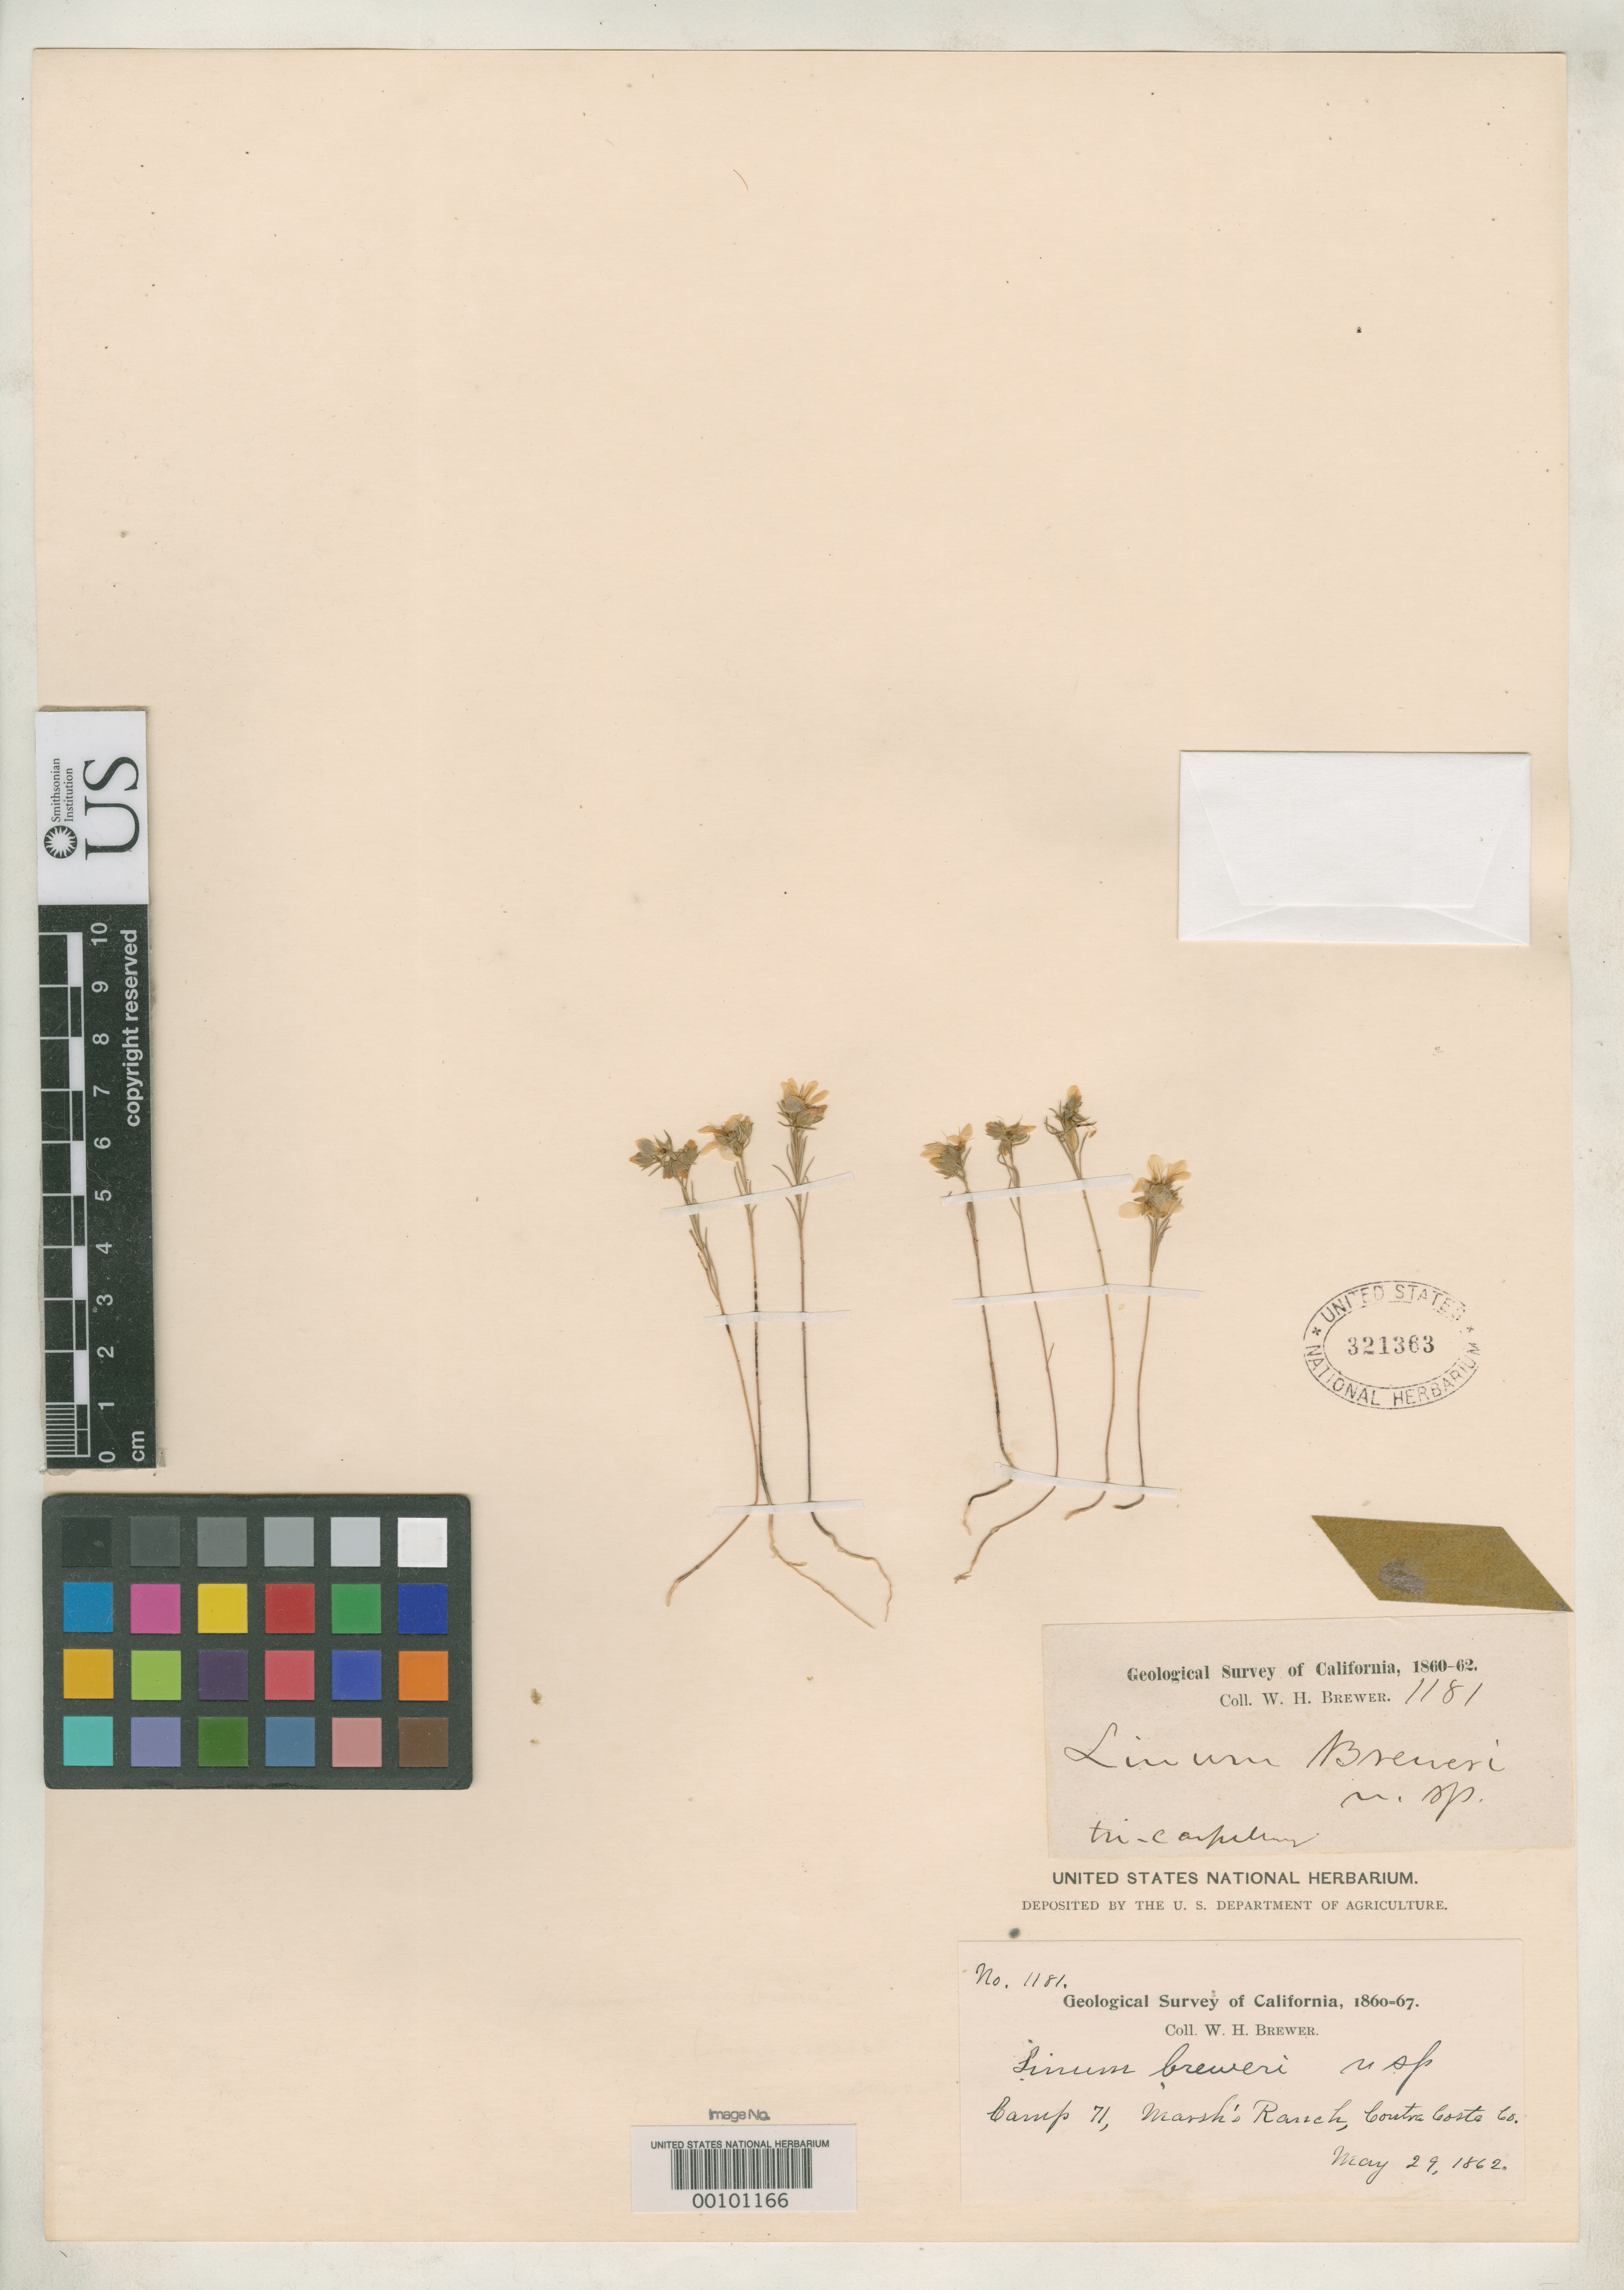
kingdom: Plantae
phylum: Tracheophyta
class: Magnoliopsida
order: Malpighiales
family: Linaceae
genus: Linum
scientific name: Linum breweri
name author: A. Gray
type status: Isotype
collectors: W. H. Brewer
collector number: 1181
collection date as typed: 29 May 1862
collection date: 1862-05-29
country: United States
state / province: California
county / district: Contra Costa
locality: Marsh's Ranch.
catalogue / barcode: US 321363